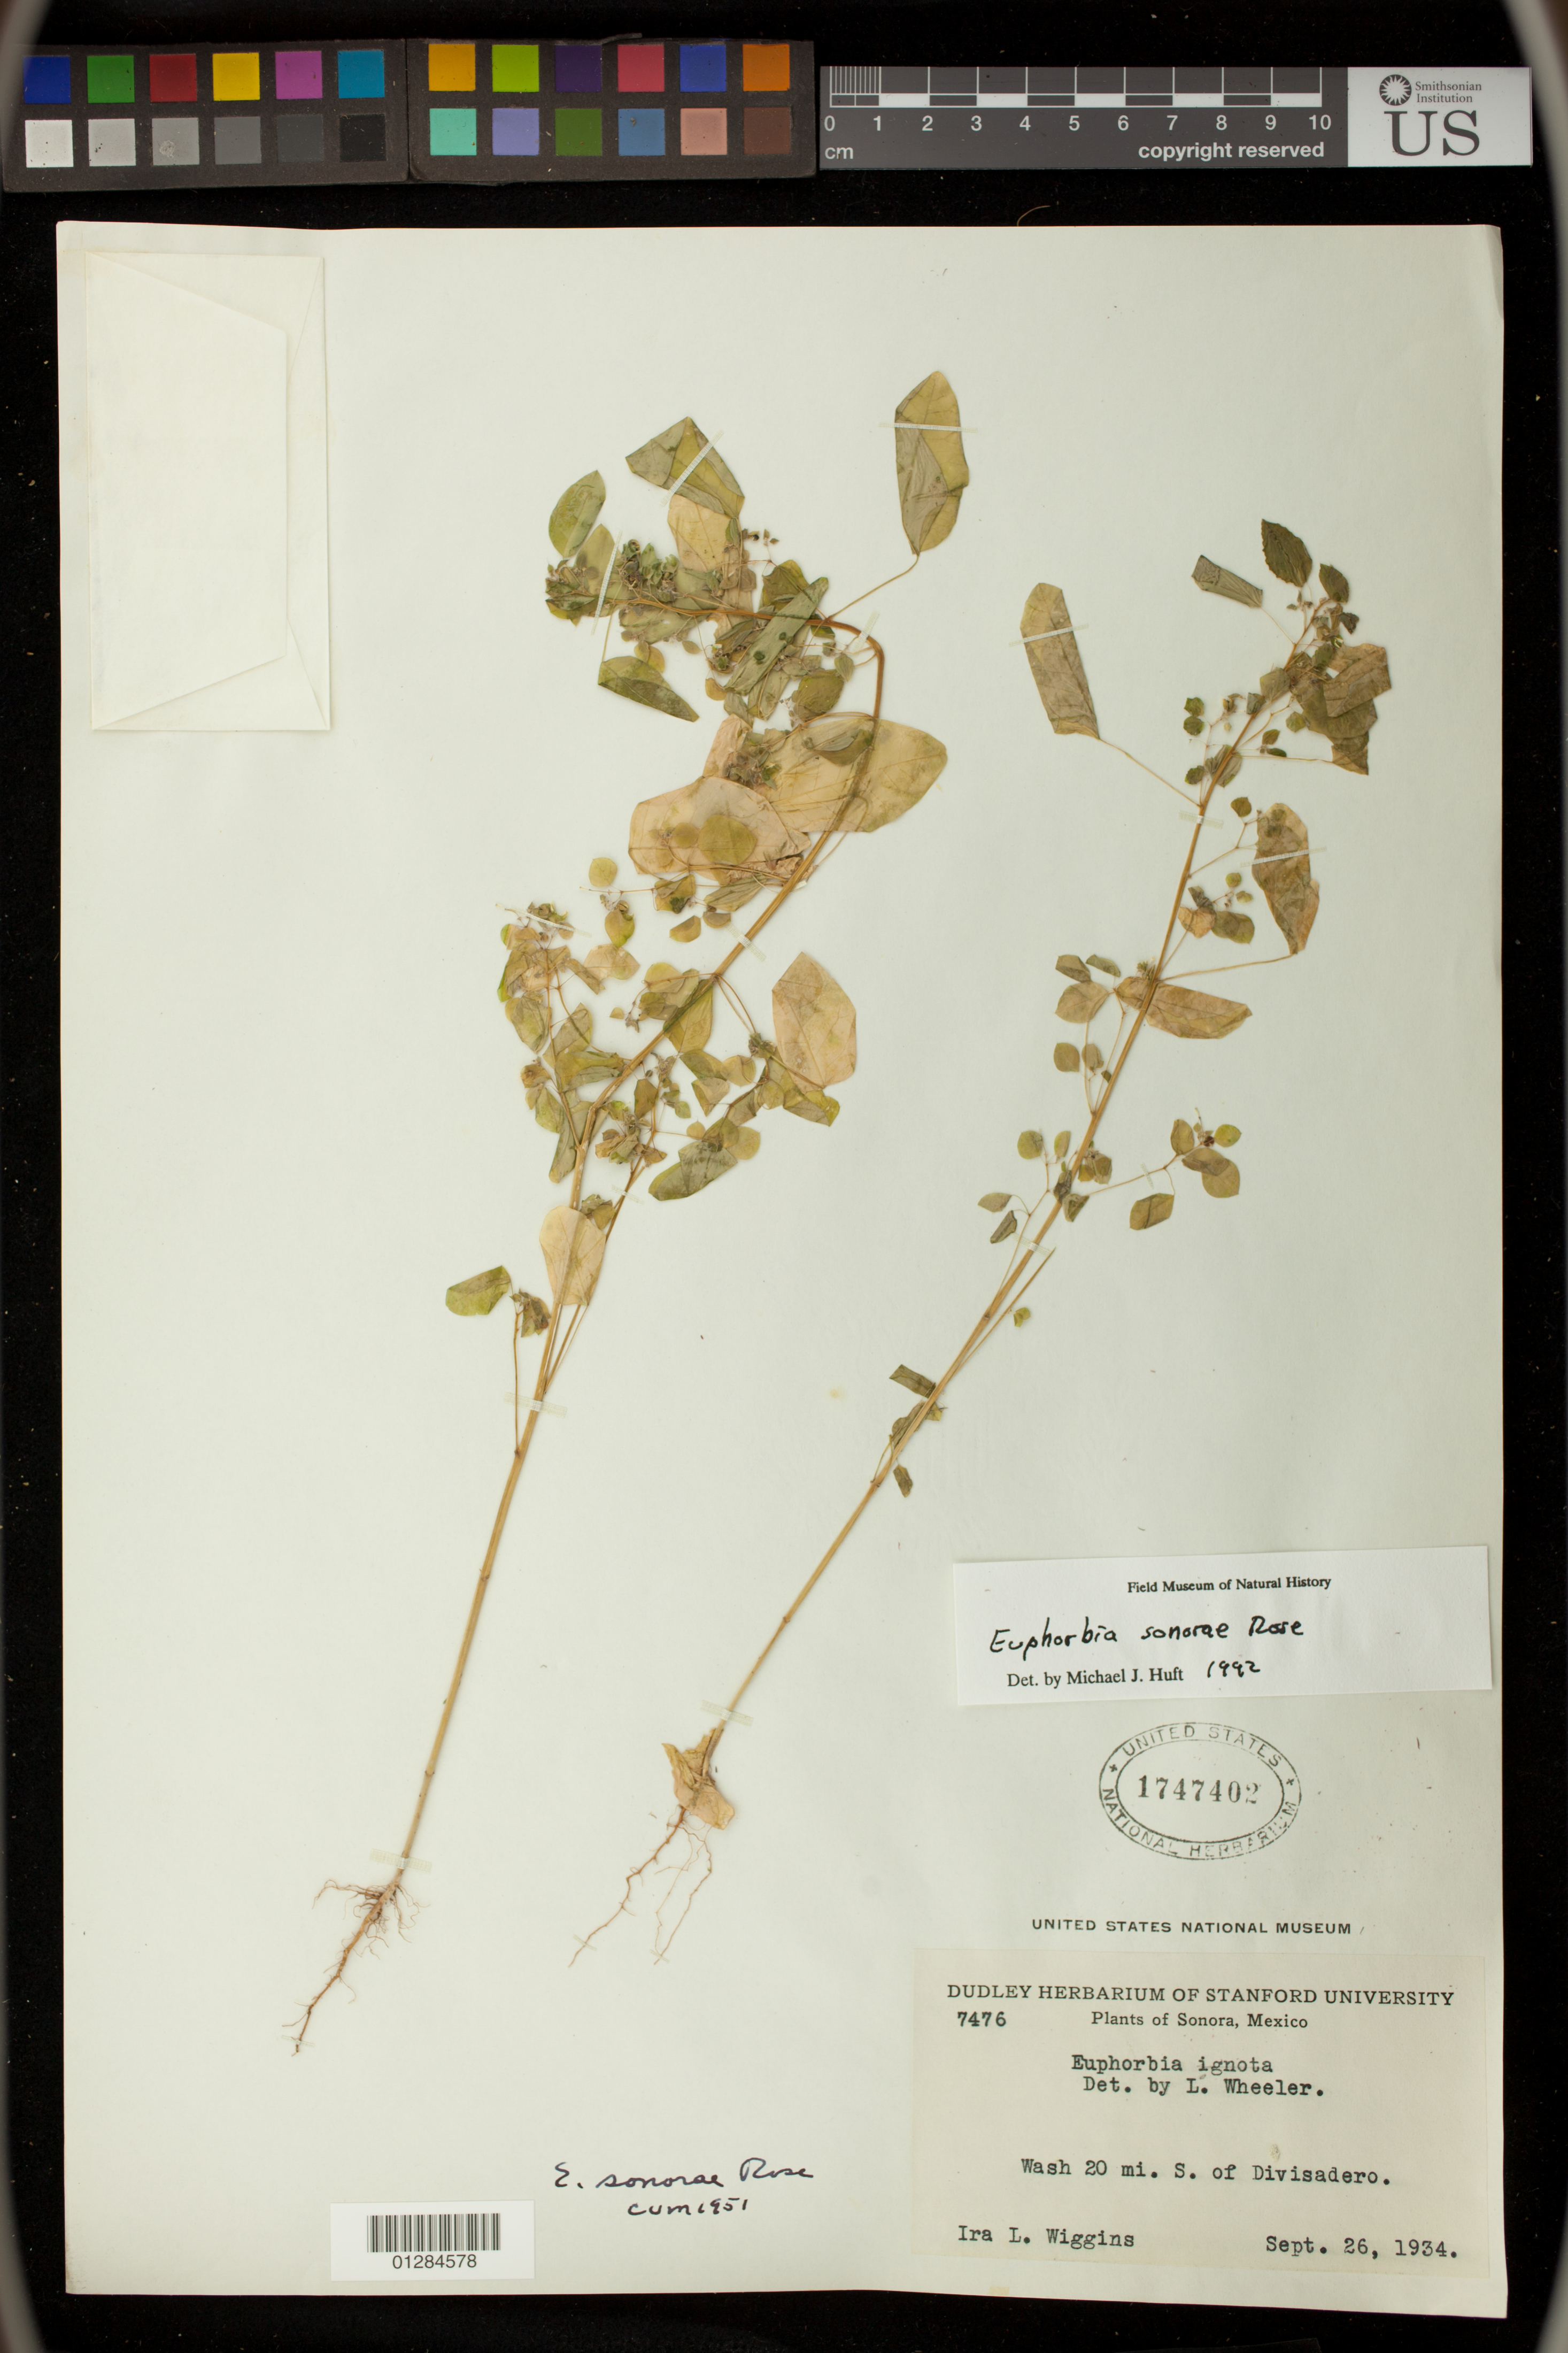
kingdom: Plantae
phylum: Tracheophyta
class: Magnoliopsida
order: Malpighiales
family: Euphorbiaceae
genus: Euphorbia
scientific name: Euphorbia sonorae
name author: Rose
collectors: I. L. Wiggins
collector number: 7476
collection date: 1934-09-26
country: Mexico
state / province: Sonora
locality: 20 mi South of Divisadero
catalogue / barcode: US 1747402